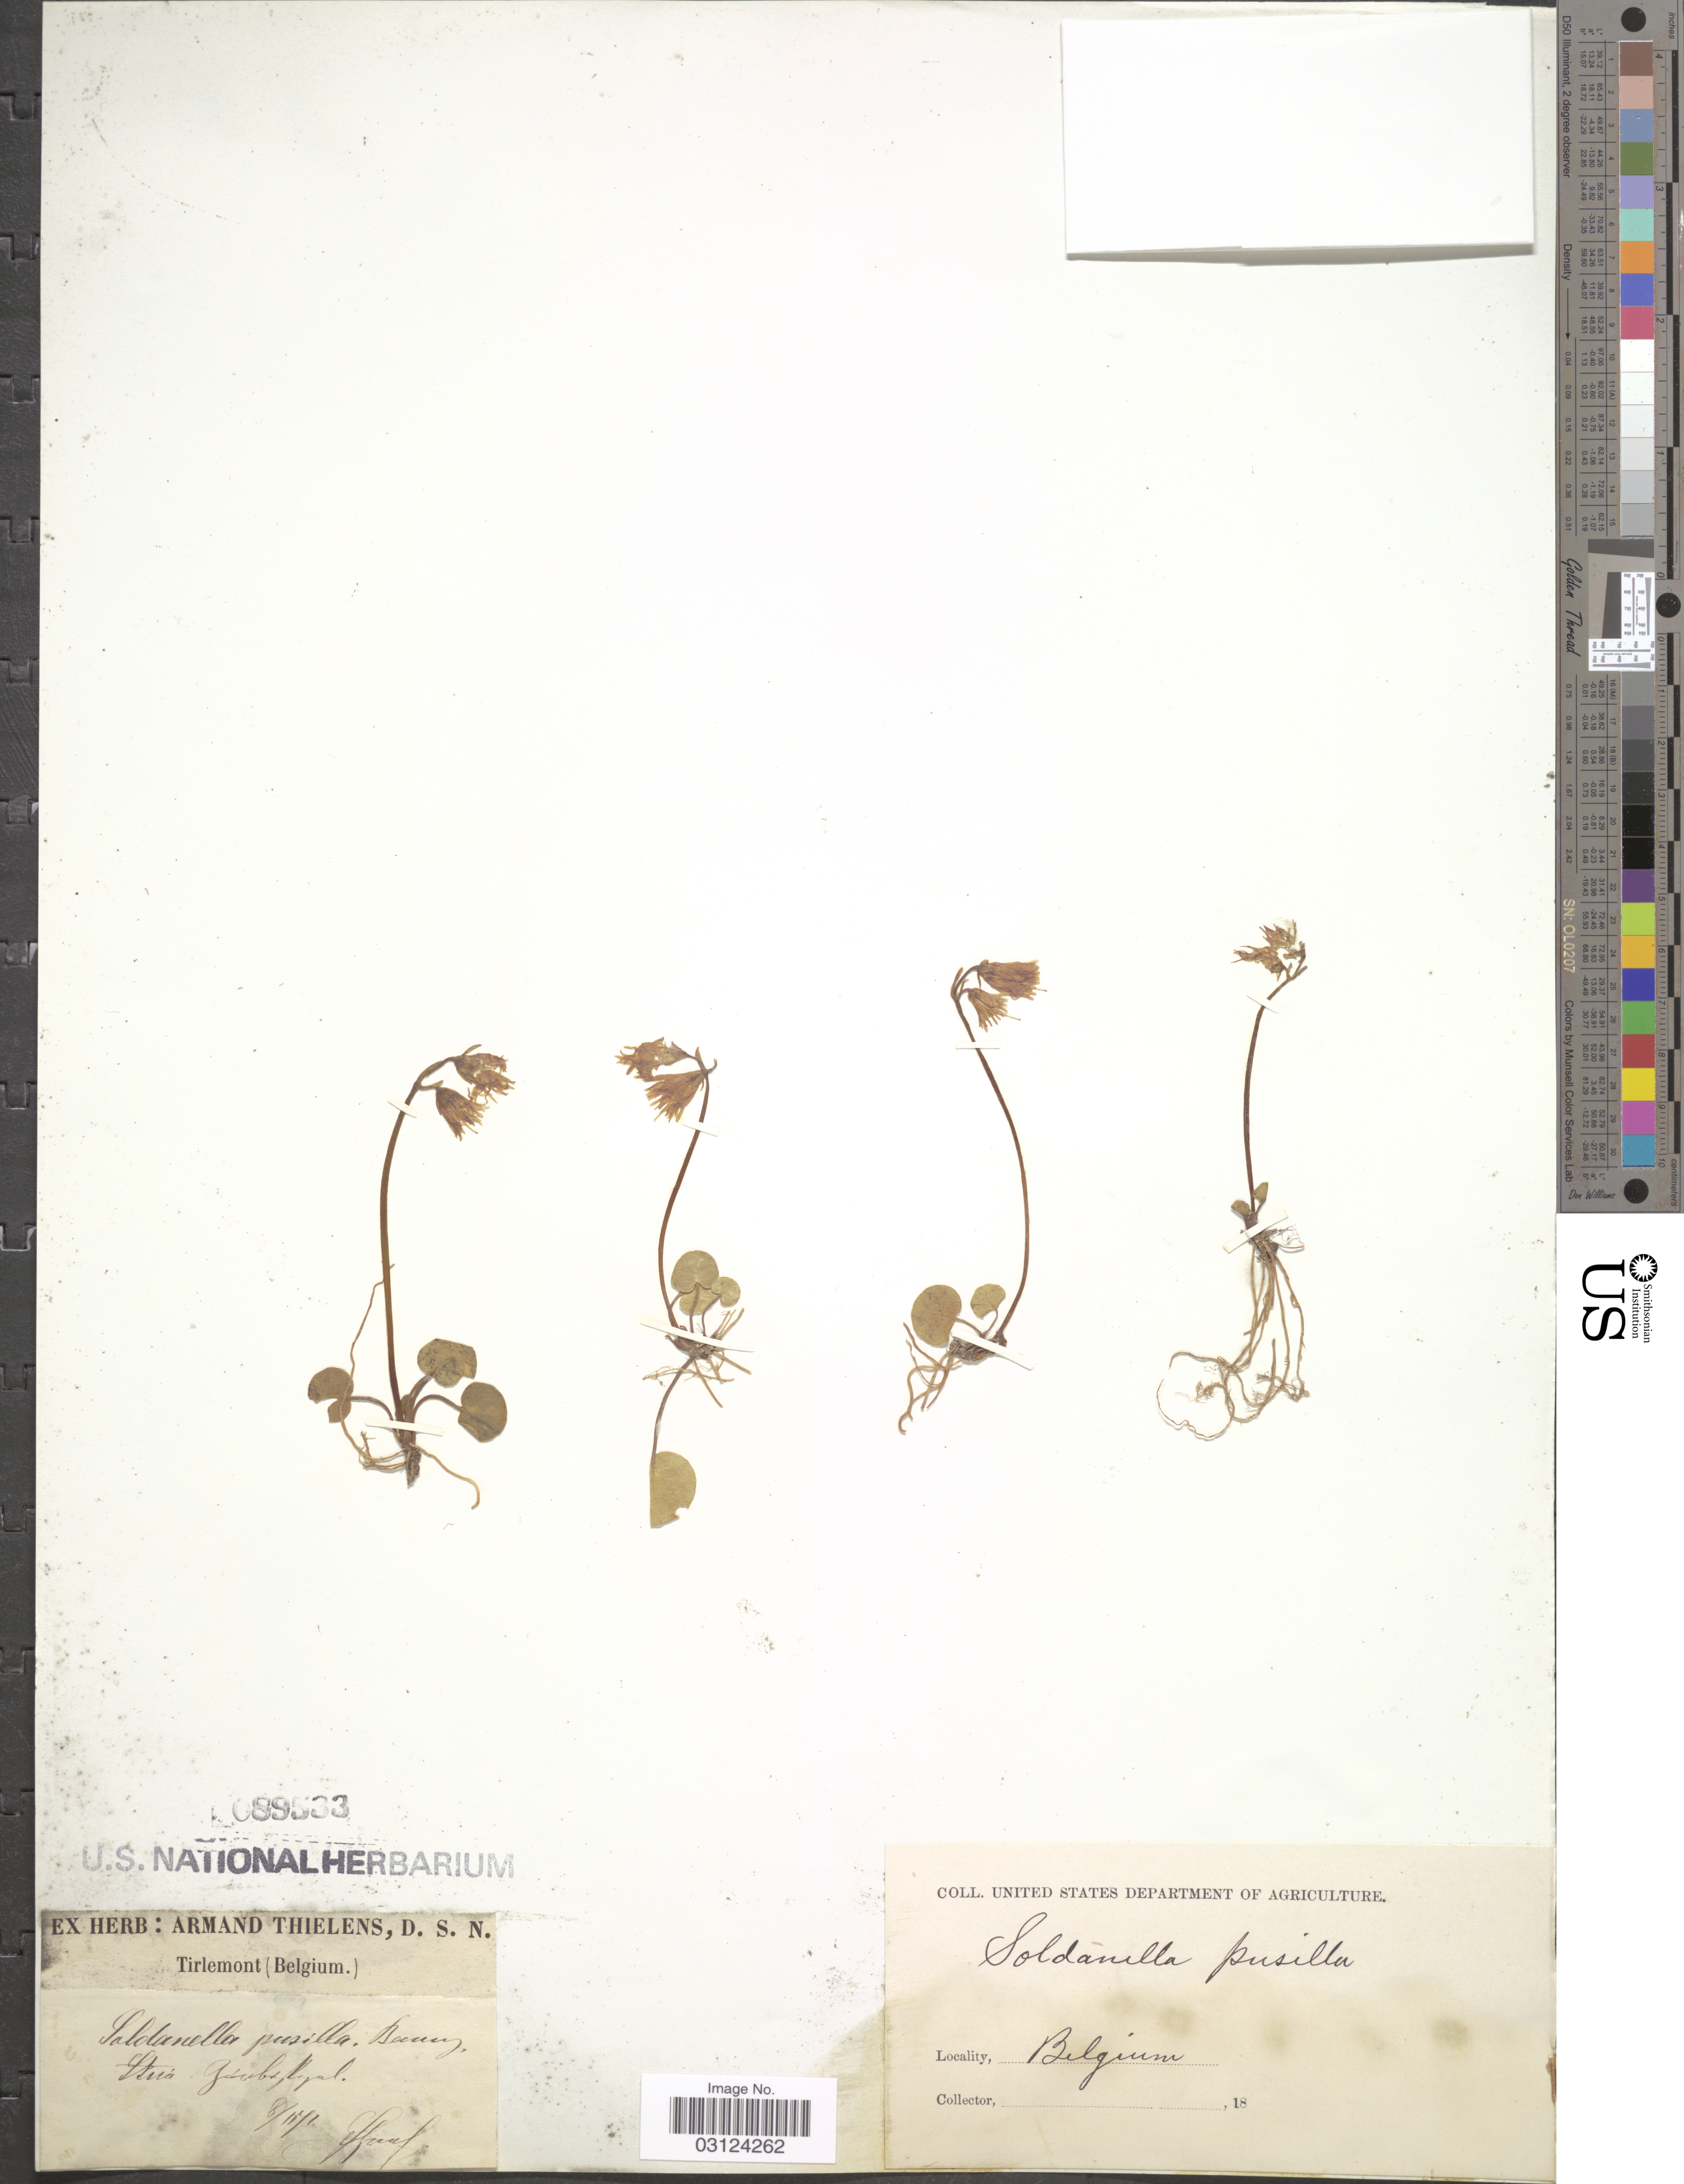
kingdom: Plantae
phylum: Tracheophyta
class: Magnoliopsida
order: Ericales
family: Primulaceae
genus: Soldanella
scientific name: Soldanella pusilla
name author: Baumg.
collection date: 1871-08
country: Belgium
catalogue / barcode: US 89533